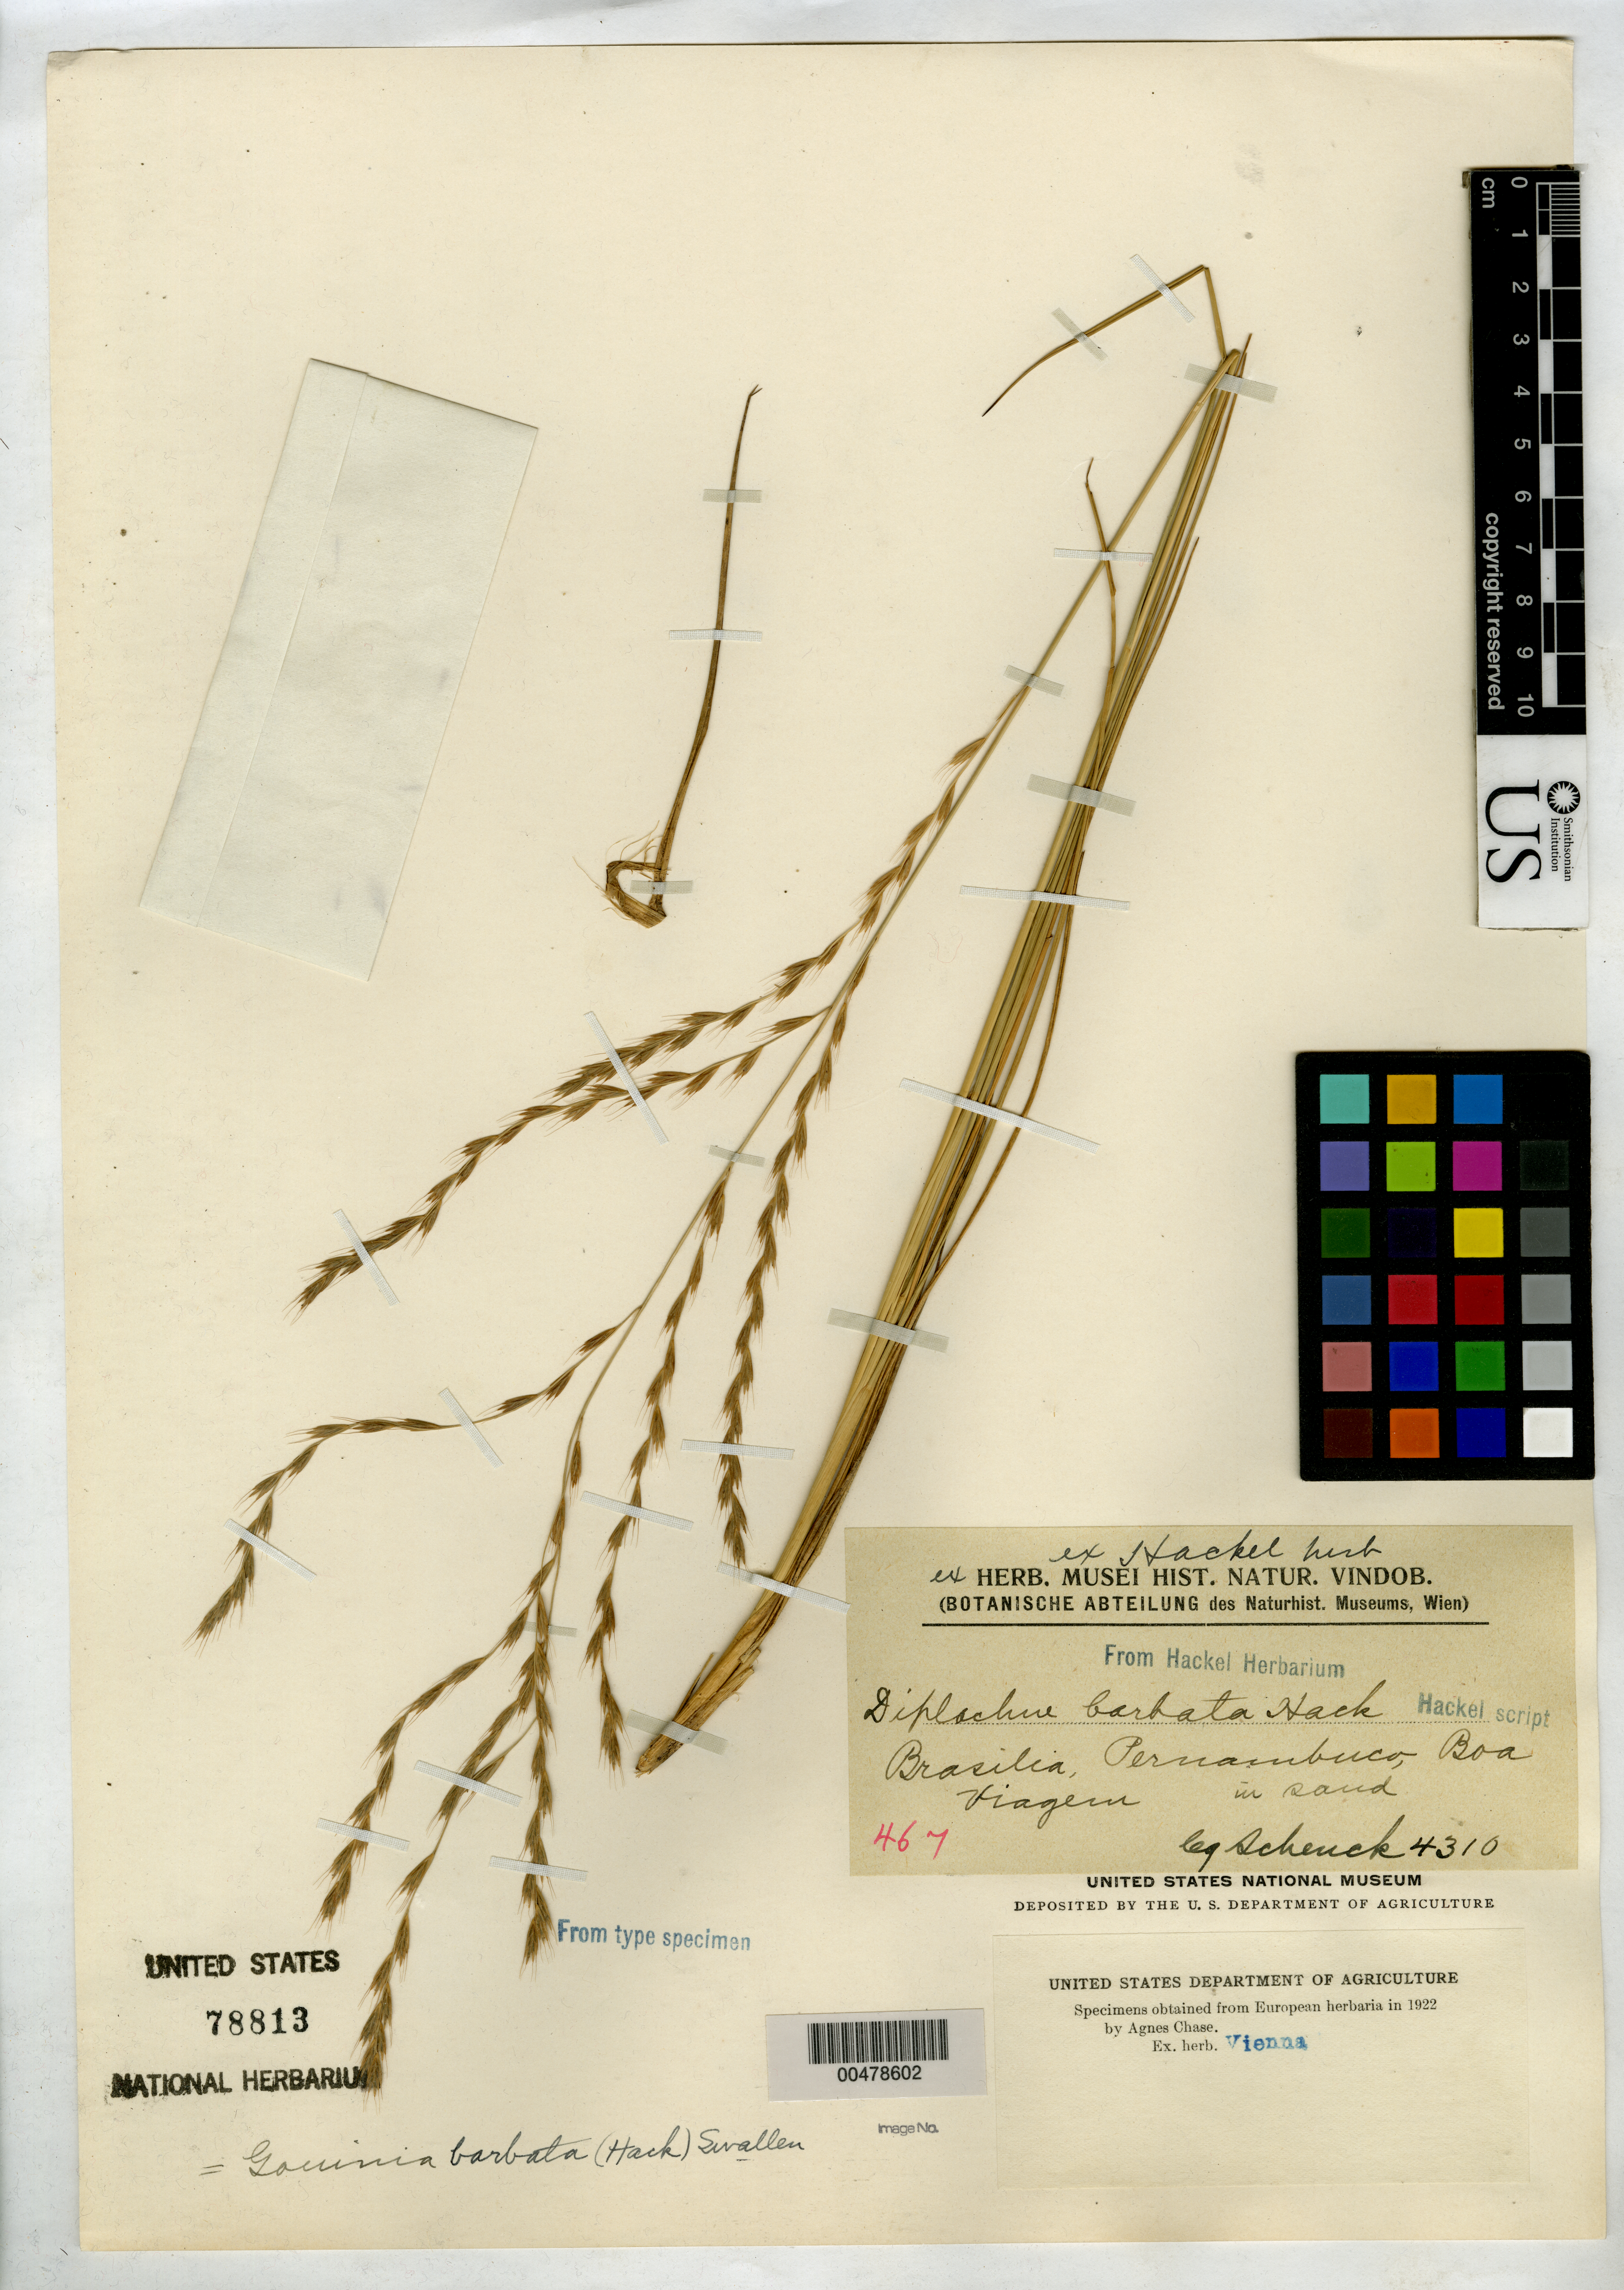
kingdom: Plantae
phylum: Tracheophyta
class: Liliopsida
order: Poales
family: Poaceae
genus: Diplachne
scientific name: Diplachne barbata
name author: Hack.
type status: Type Fragment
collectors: J. Schenck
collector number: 4310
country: Brazil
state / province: Pernambuco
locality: Boa Viagem.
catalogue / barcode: US 78813